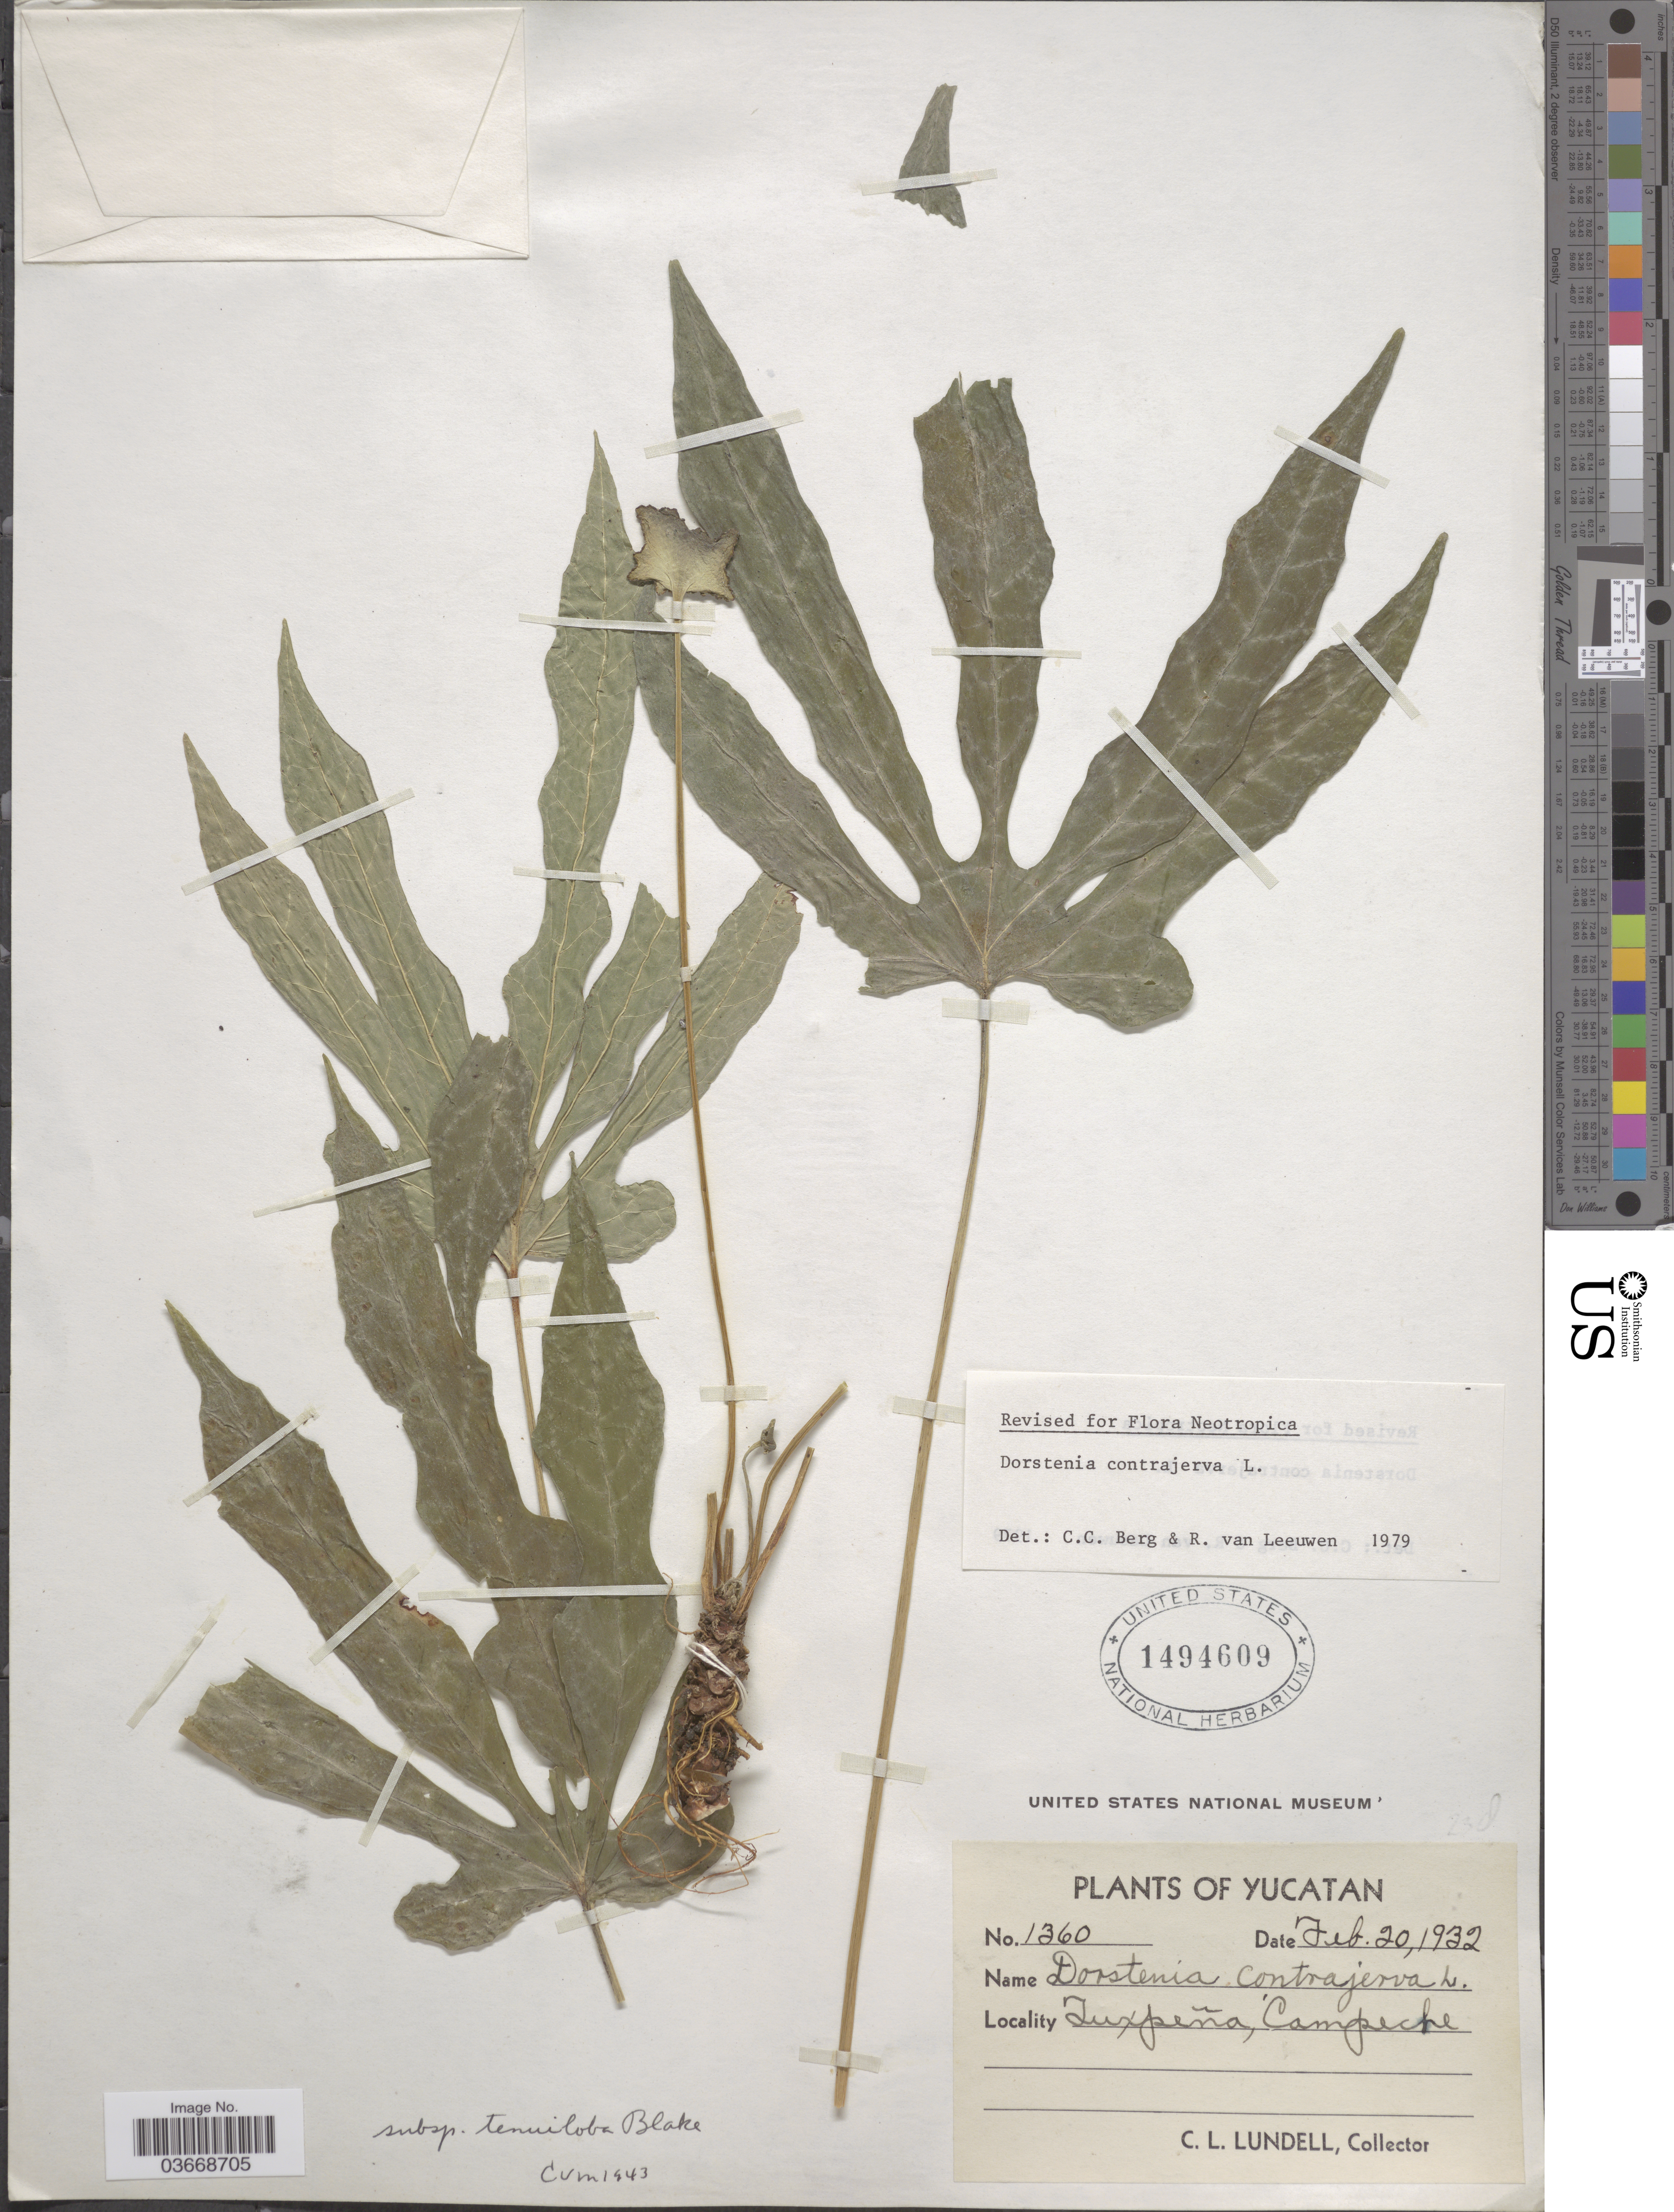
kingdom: Plantae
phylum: Tracheophyta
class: Magnoliopsida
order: Rosales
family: Moraceae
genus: Dorstenia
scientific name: Dorstenia contrajerva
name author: L.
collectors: C. L. Lundell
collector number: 1360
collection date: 1932-02-20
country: Mexico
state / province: Campeche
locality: Yucatan. Tuxpeña.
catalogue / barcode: US 1494609